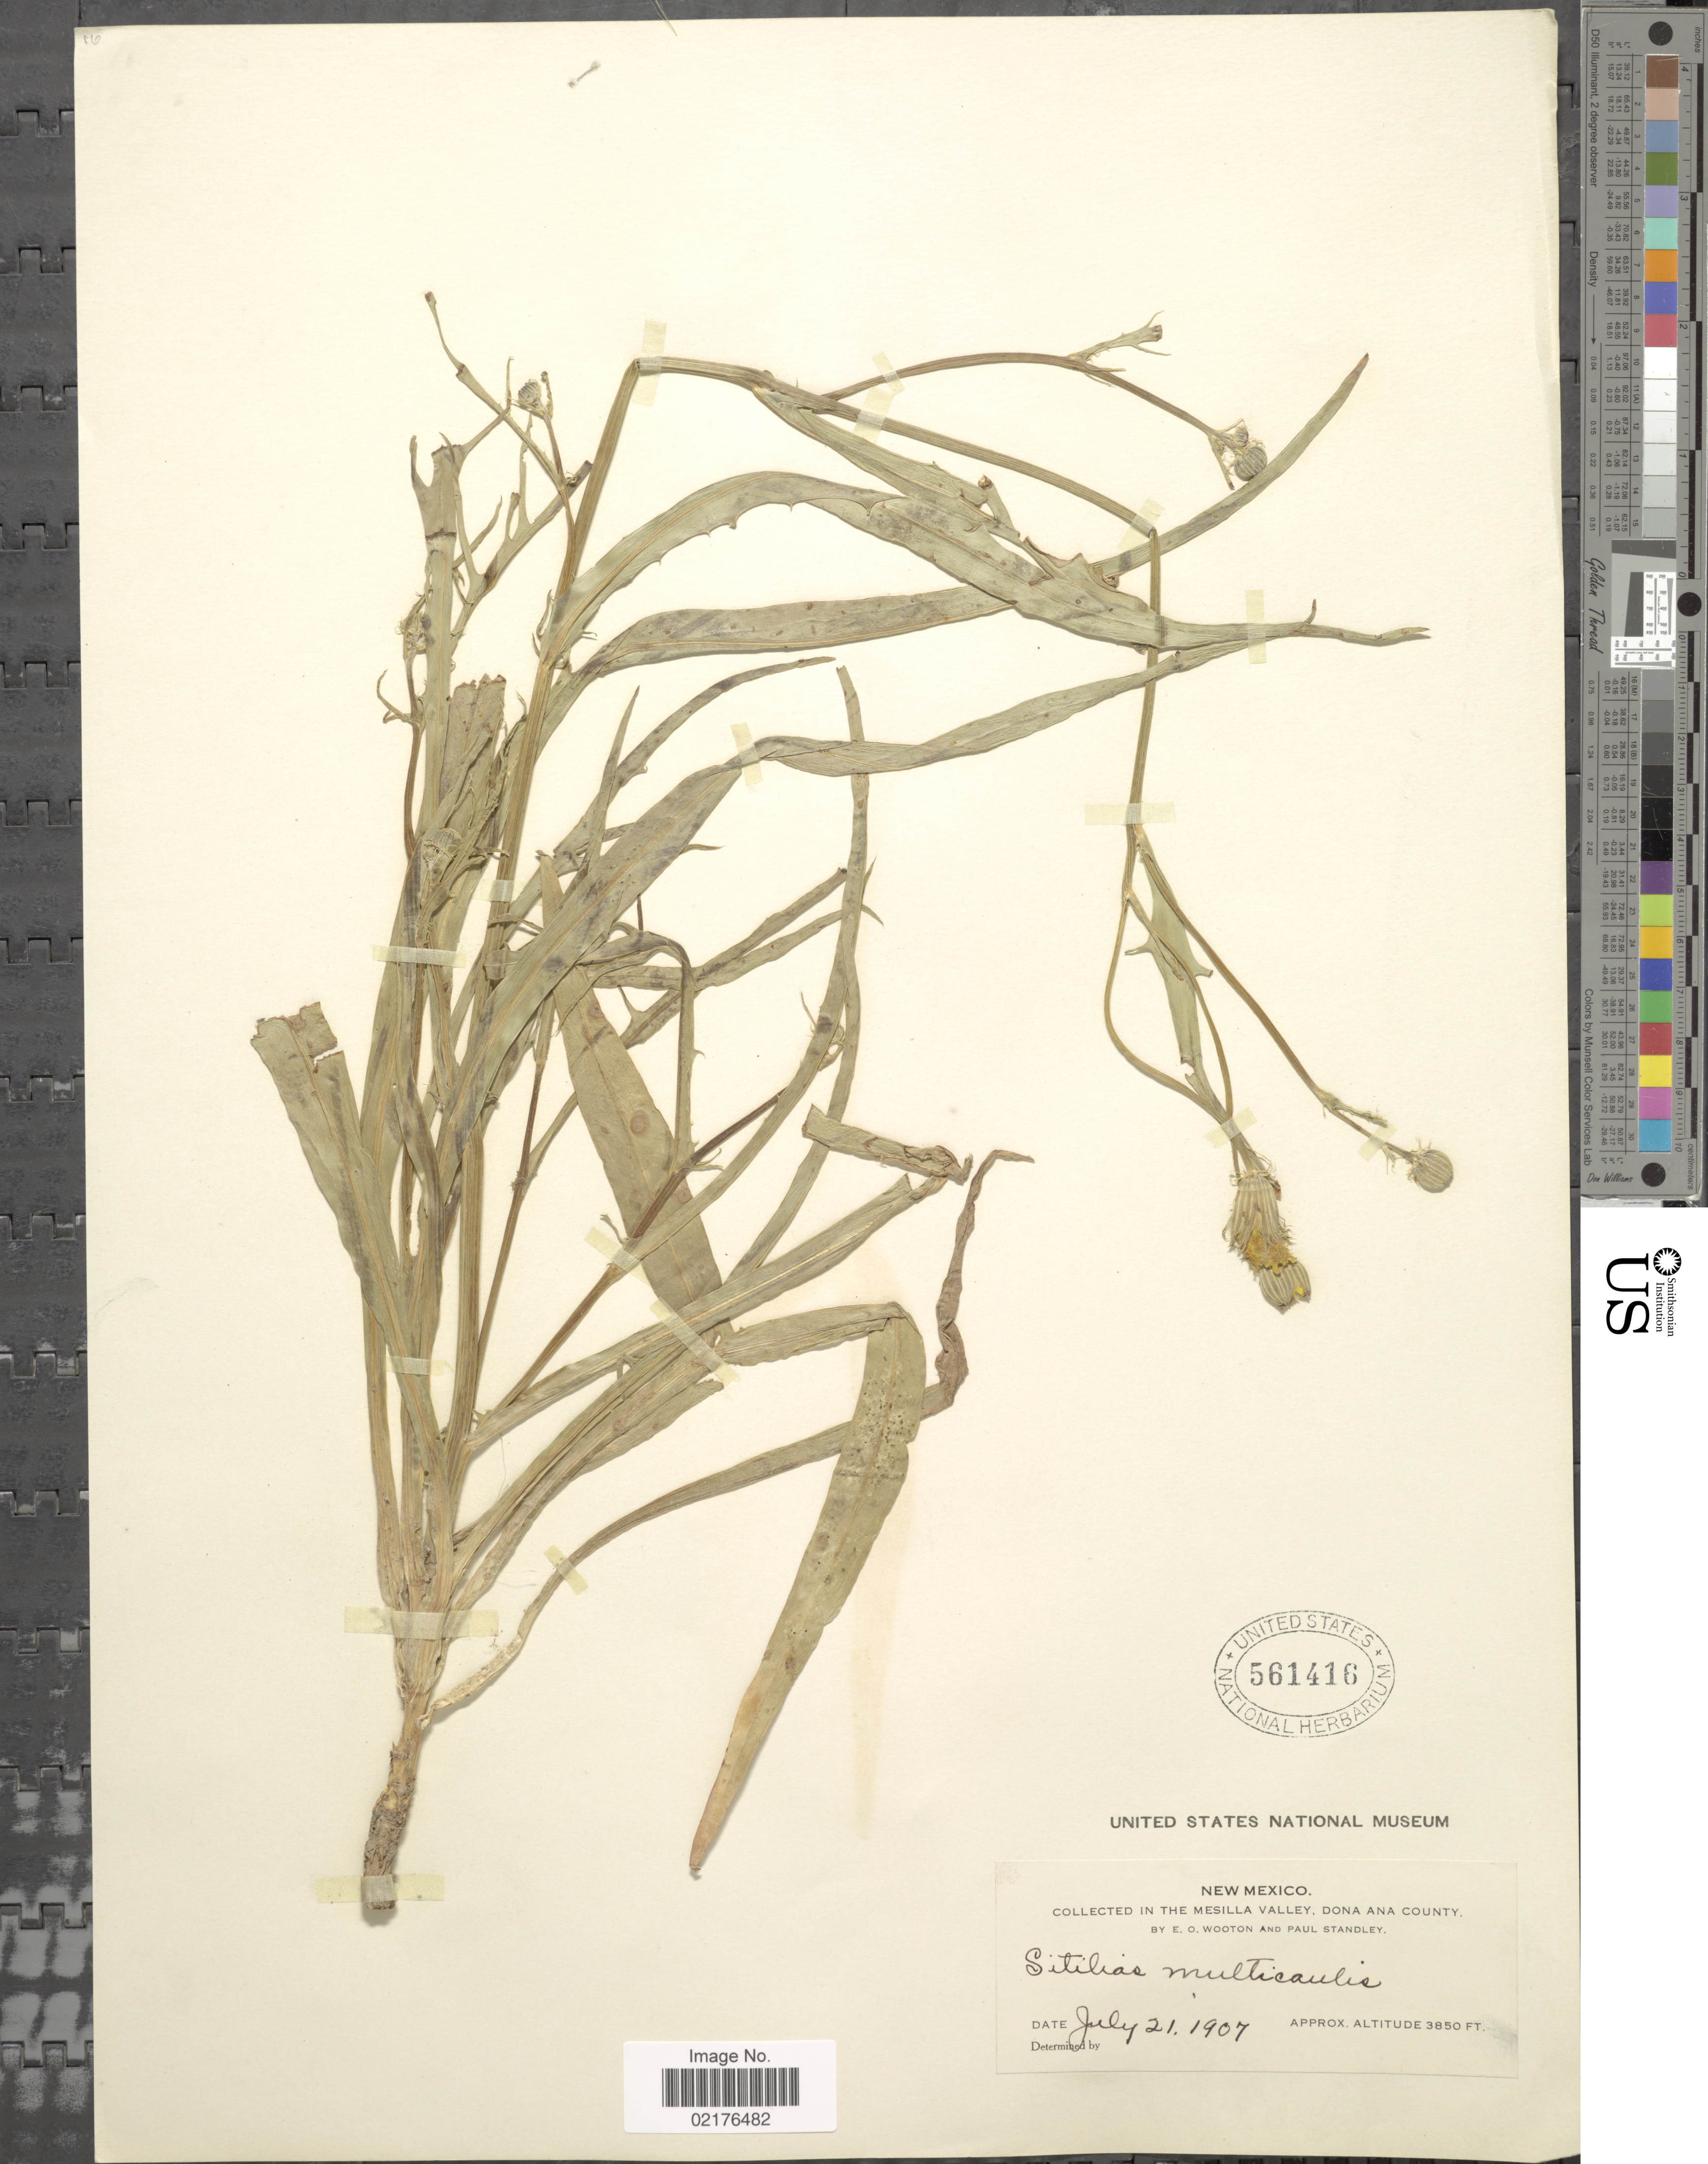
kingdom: Plantae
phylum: Tracheophyta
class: Magnoliopsida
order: Asterales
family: Asteraceae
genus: Pyrrhopappus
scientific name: Pyrrhopappus pauciflorus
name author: (D. Don) DC.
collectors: E. O. Wooton & P. C. Standley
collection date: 1907-07-21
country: United States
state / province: New Mexico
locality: In the Mesilla Valley, Dona Ana County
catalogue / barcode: US 561416